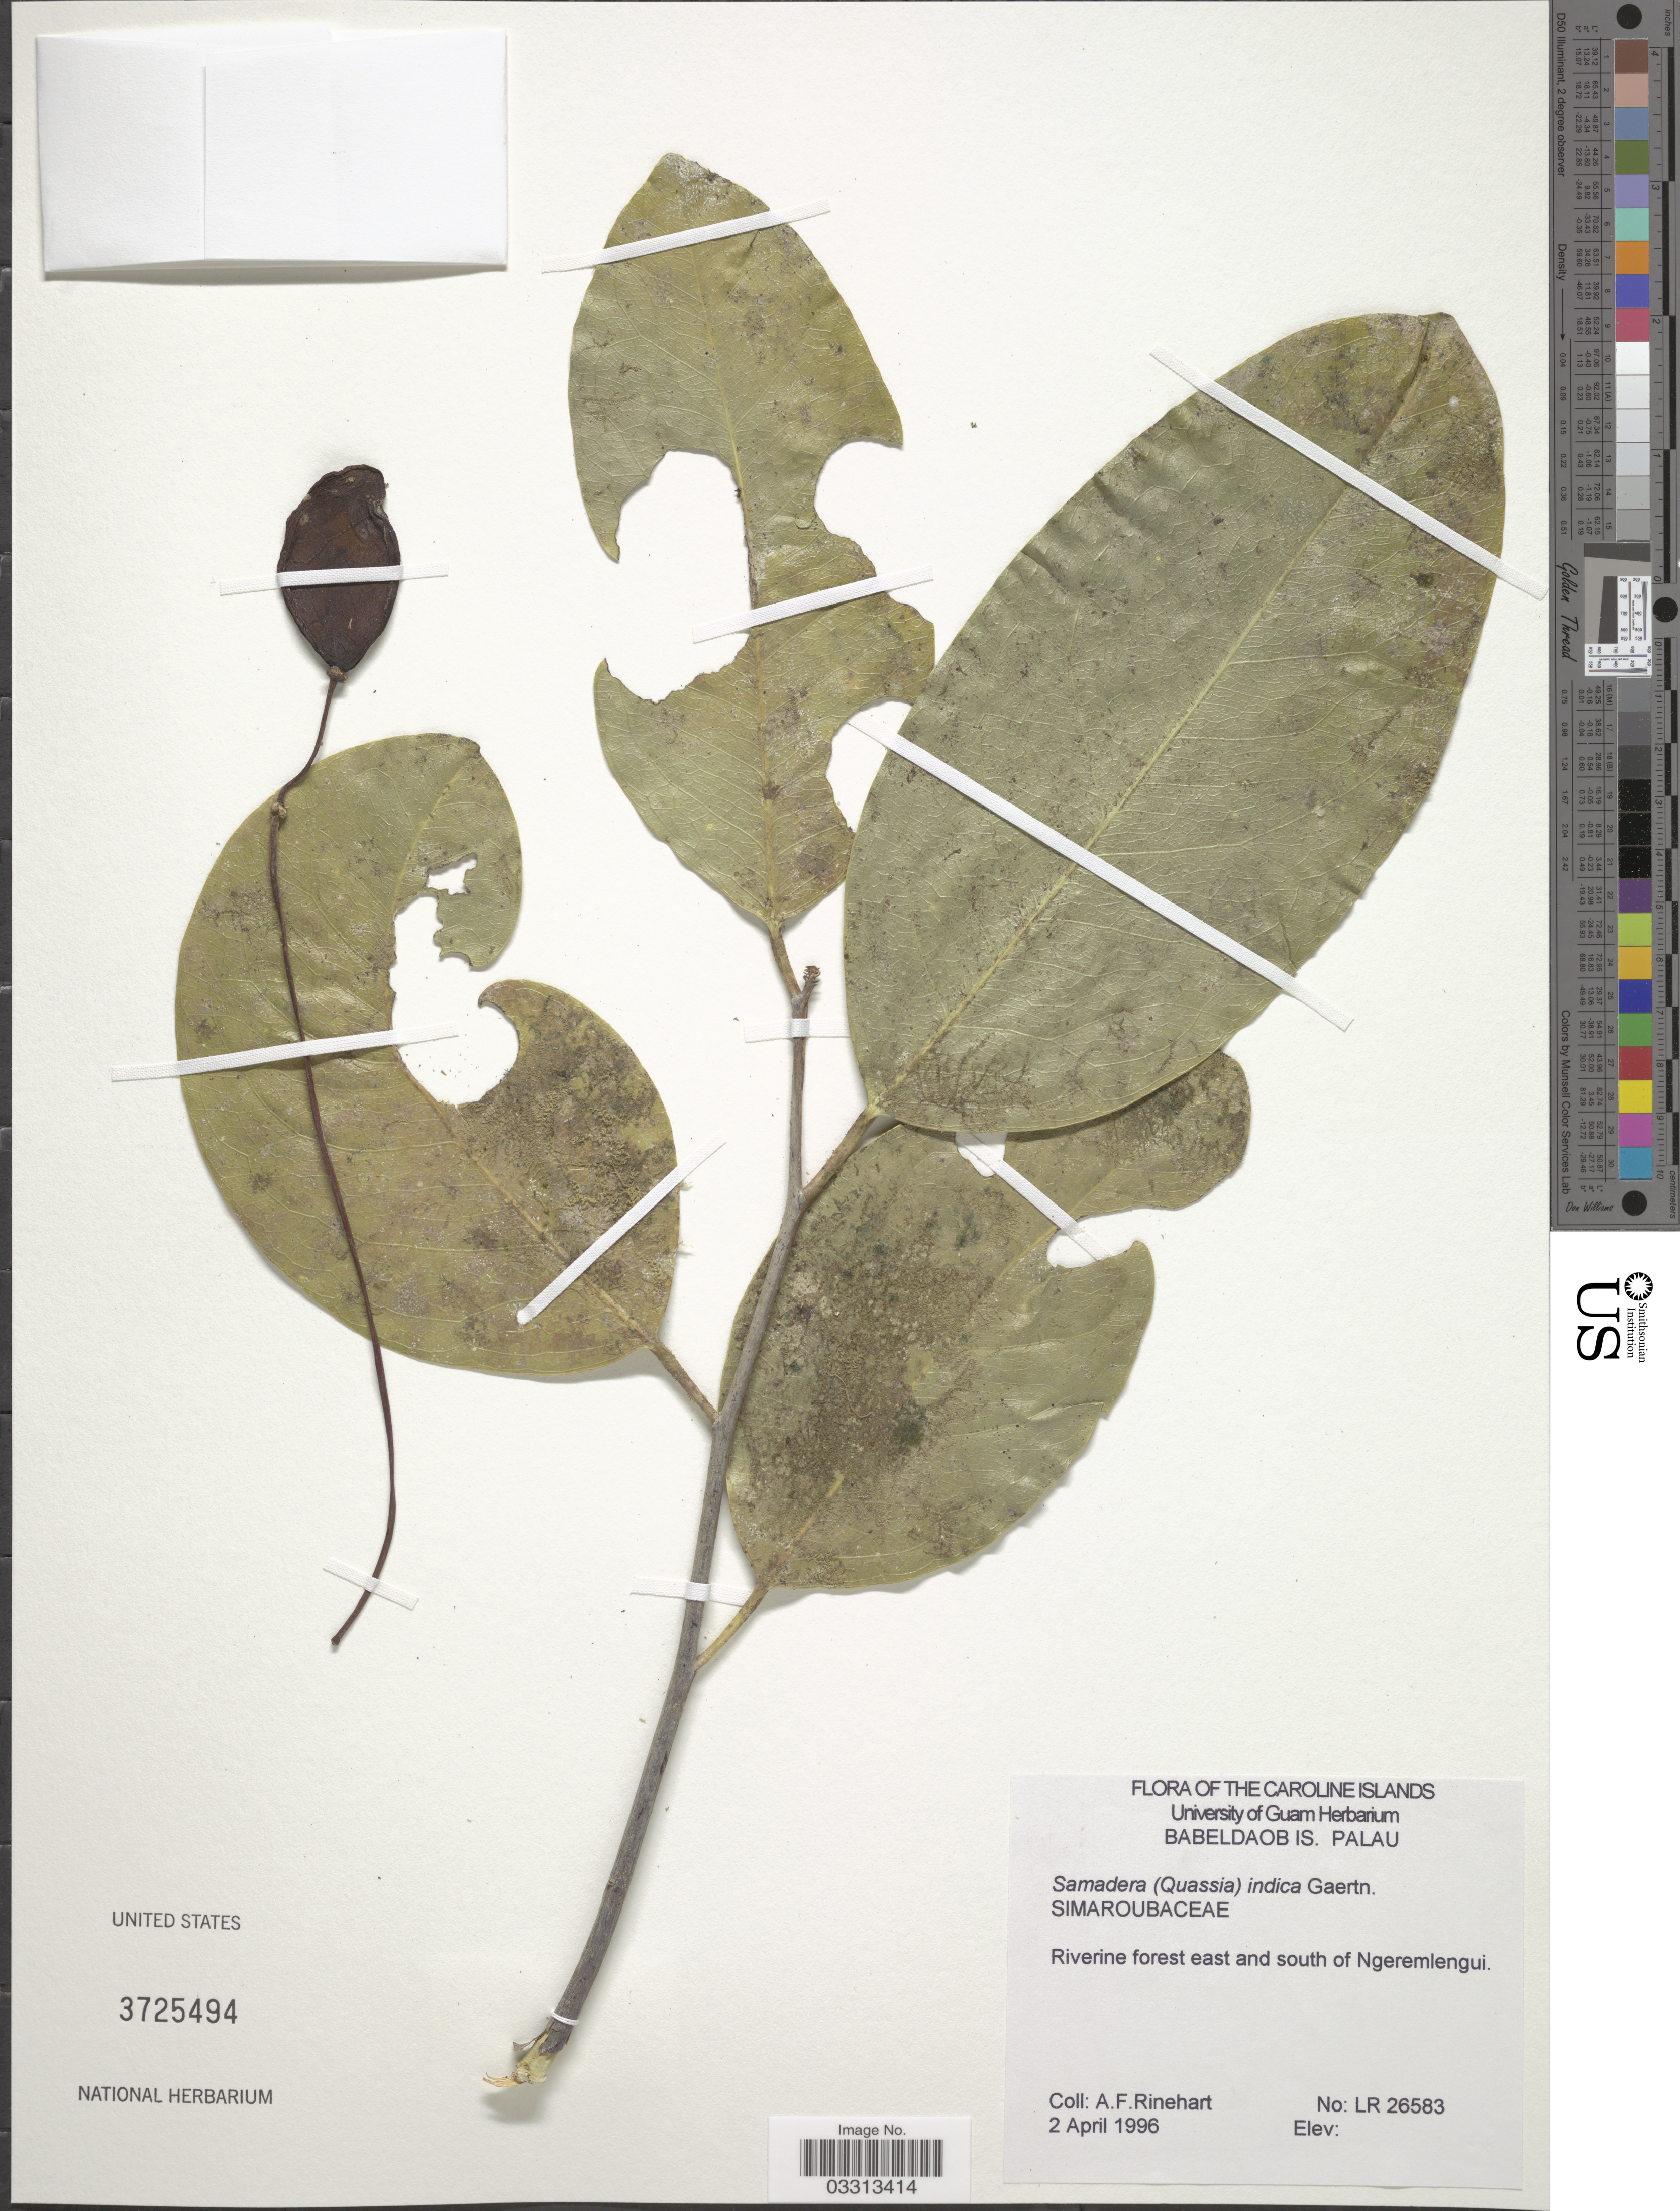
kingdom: Plantae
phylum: Tracheophyta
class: Magnoliopsida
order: Sapindales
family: Simaroubaceae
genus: Samadera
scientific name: Samadera indica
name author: Gaertn.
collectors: A. Rinehart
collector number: LR 26583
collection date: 1996-04-02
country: Palau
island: Babeldaob [Babelthuap]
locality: The Caroline Islands. Babeldaob Is. Palau Riverine forest east and south of Ngeremlengui.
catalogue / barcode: US 3725494